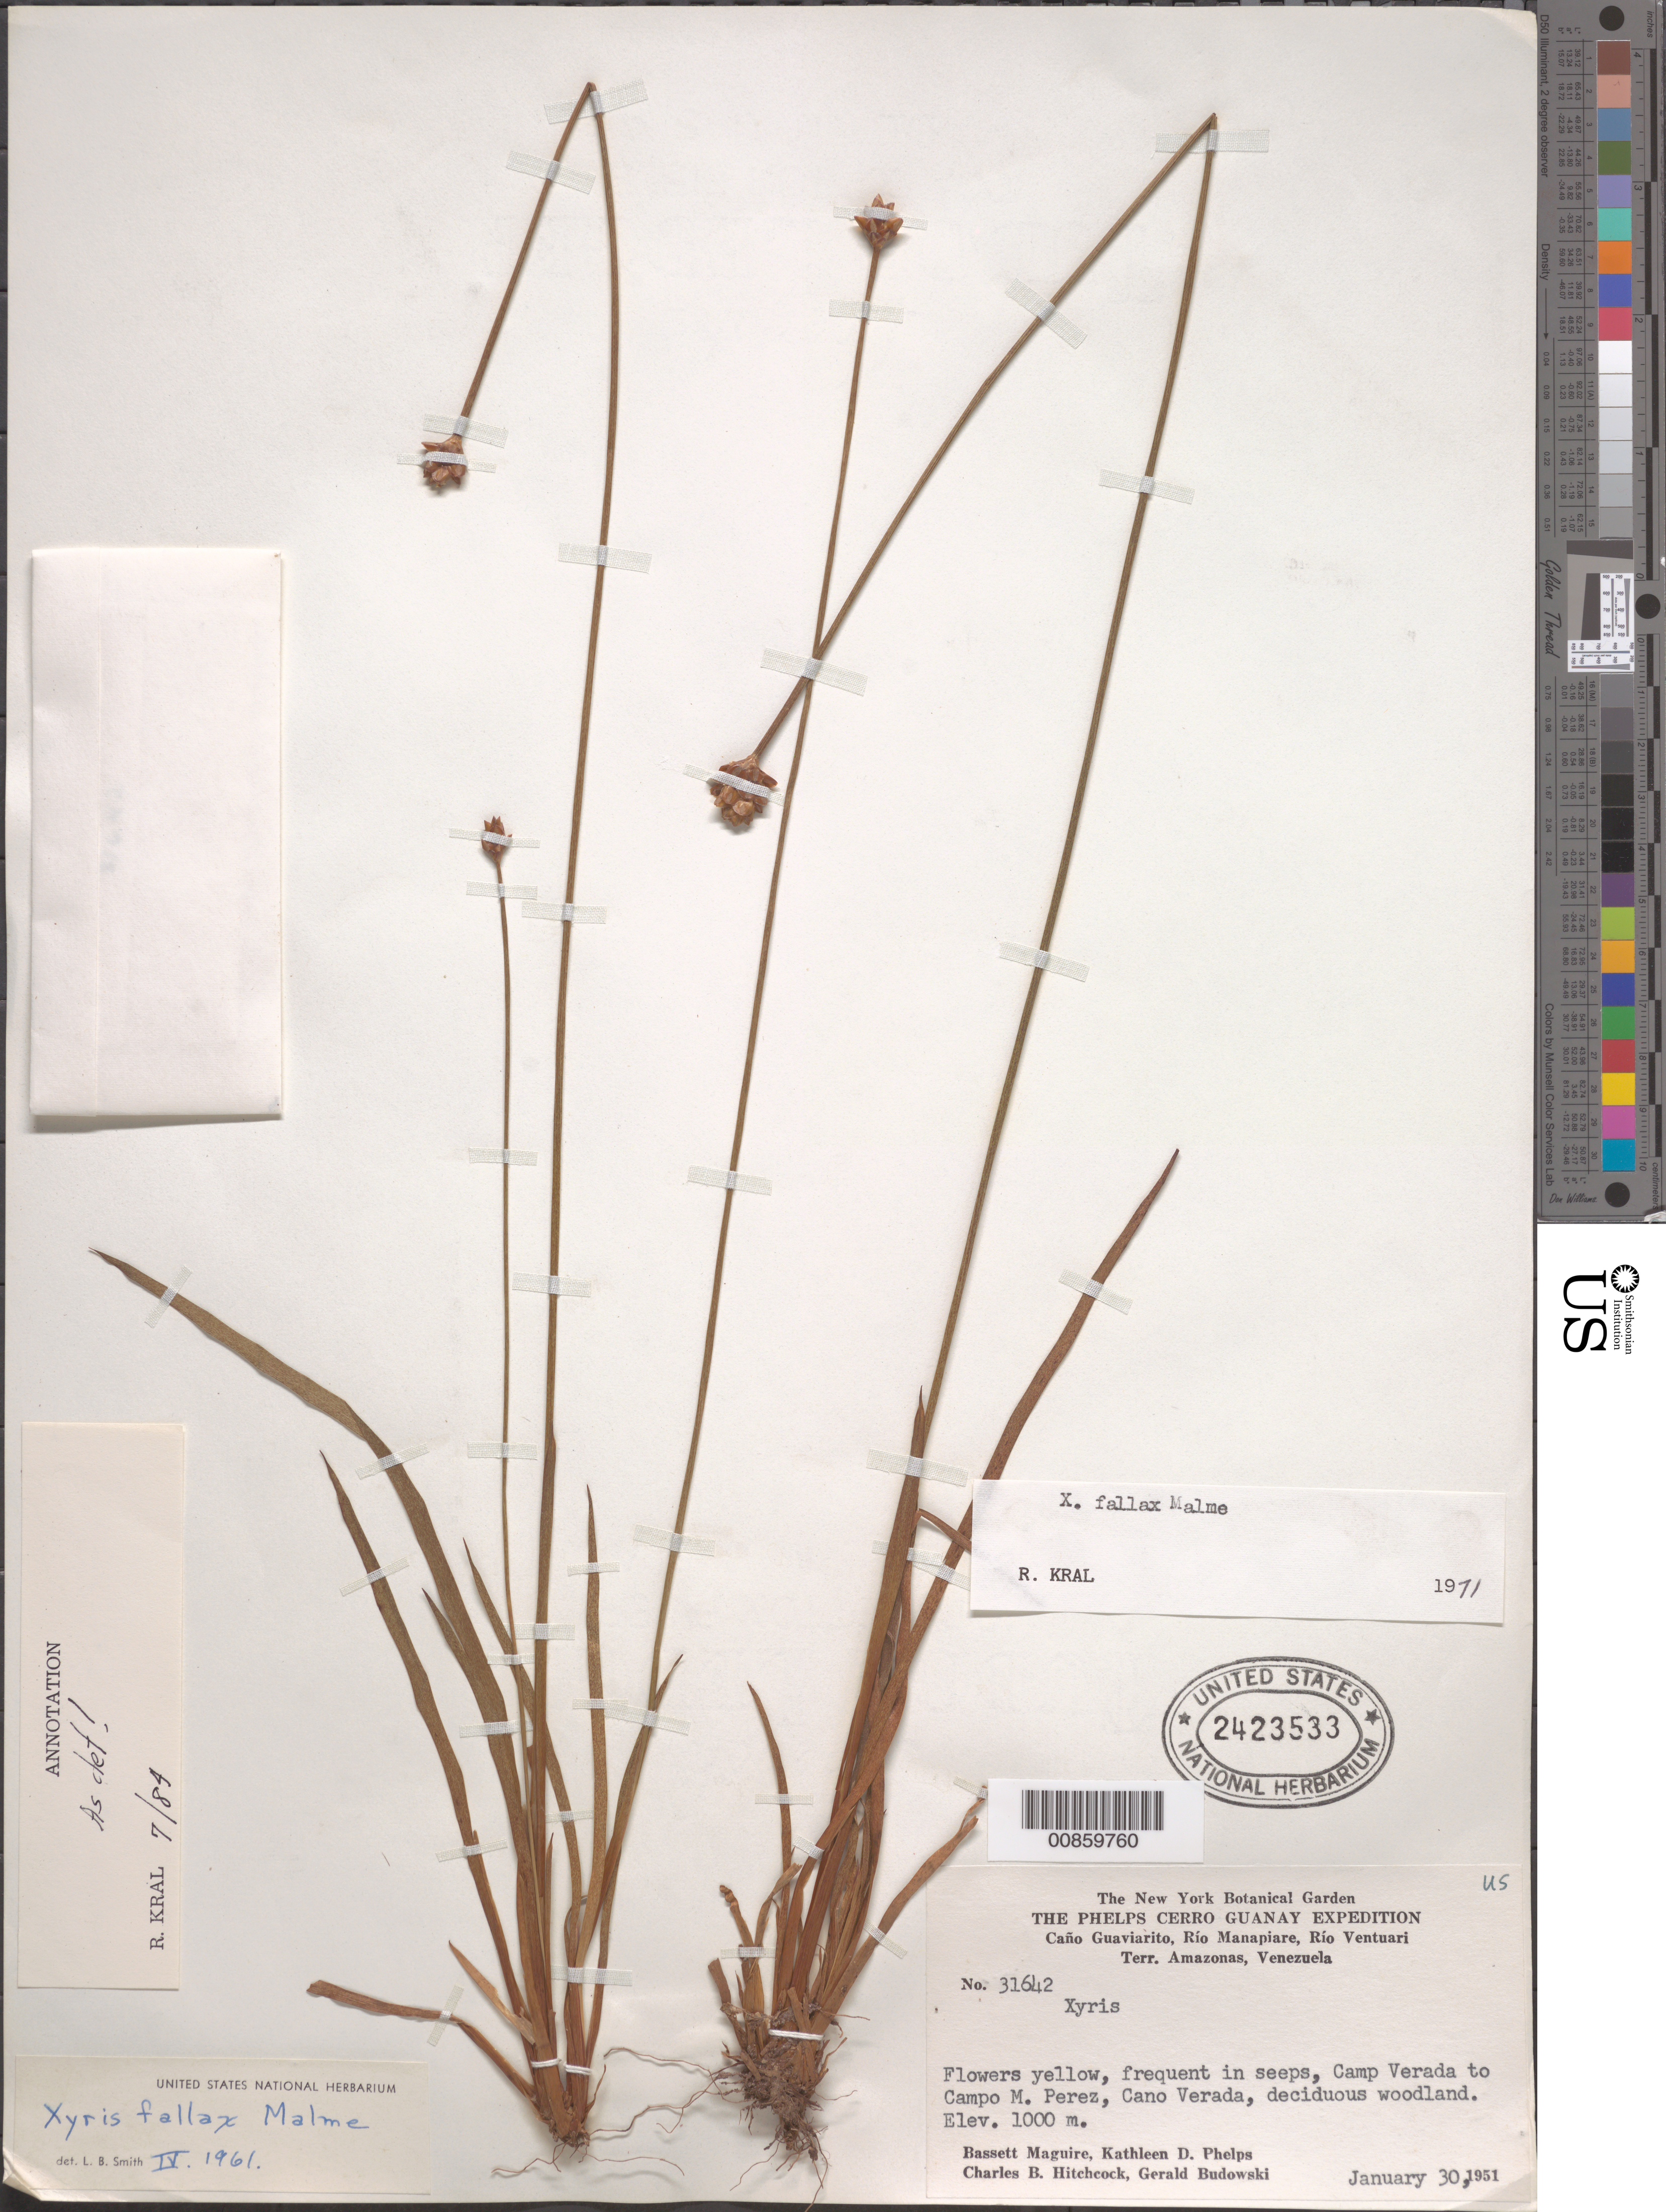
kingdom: Plantae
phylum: Tracheophyta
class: Liliopsida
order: Poales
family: Xyridaceae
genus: Xyris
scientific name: Xyris fallax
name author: Malme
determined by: Kral, Robert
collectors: B. Maguire, K. D. Phelps, C. B. Hitchcock & G. Budowski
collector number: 31642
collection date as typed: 30-Jan-51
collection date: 1951-01-30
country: Venezuela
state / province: Amazonas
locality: Caño Guaviarito, Río Manapiere, Río Ventuari, Camp Verada to Campo M. Perex, Caño Verada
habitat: Seep; deciduous woodland.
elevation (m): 1000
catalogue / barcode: US 2423533